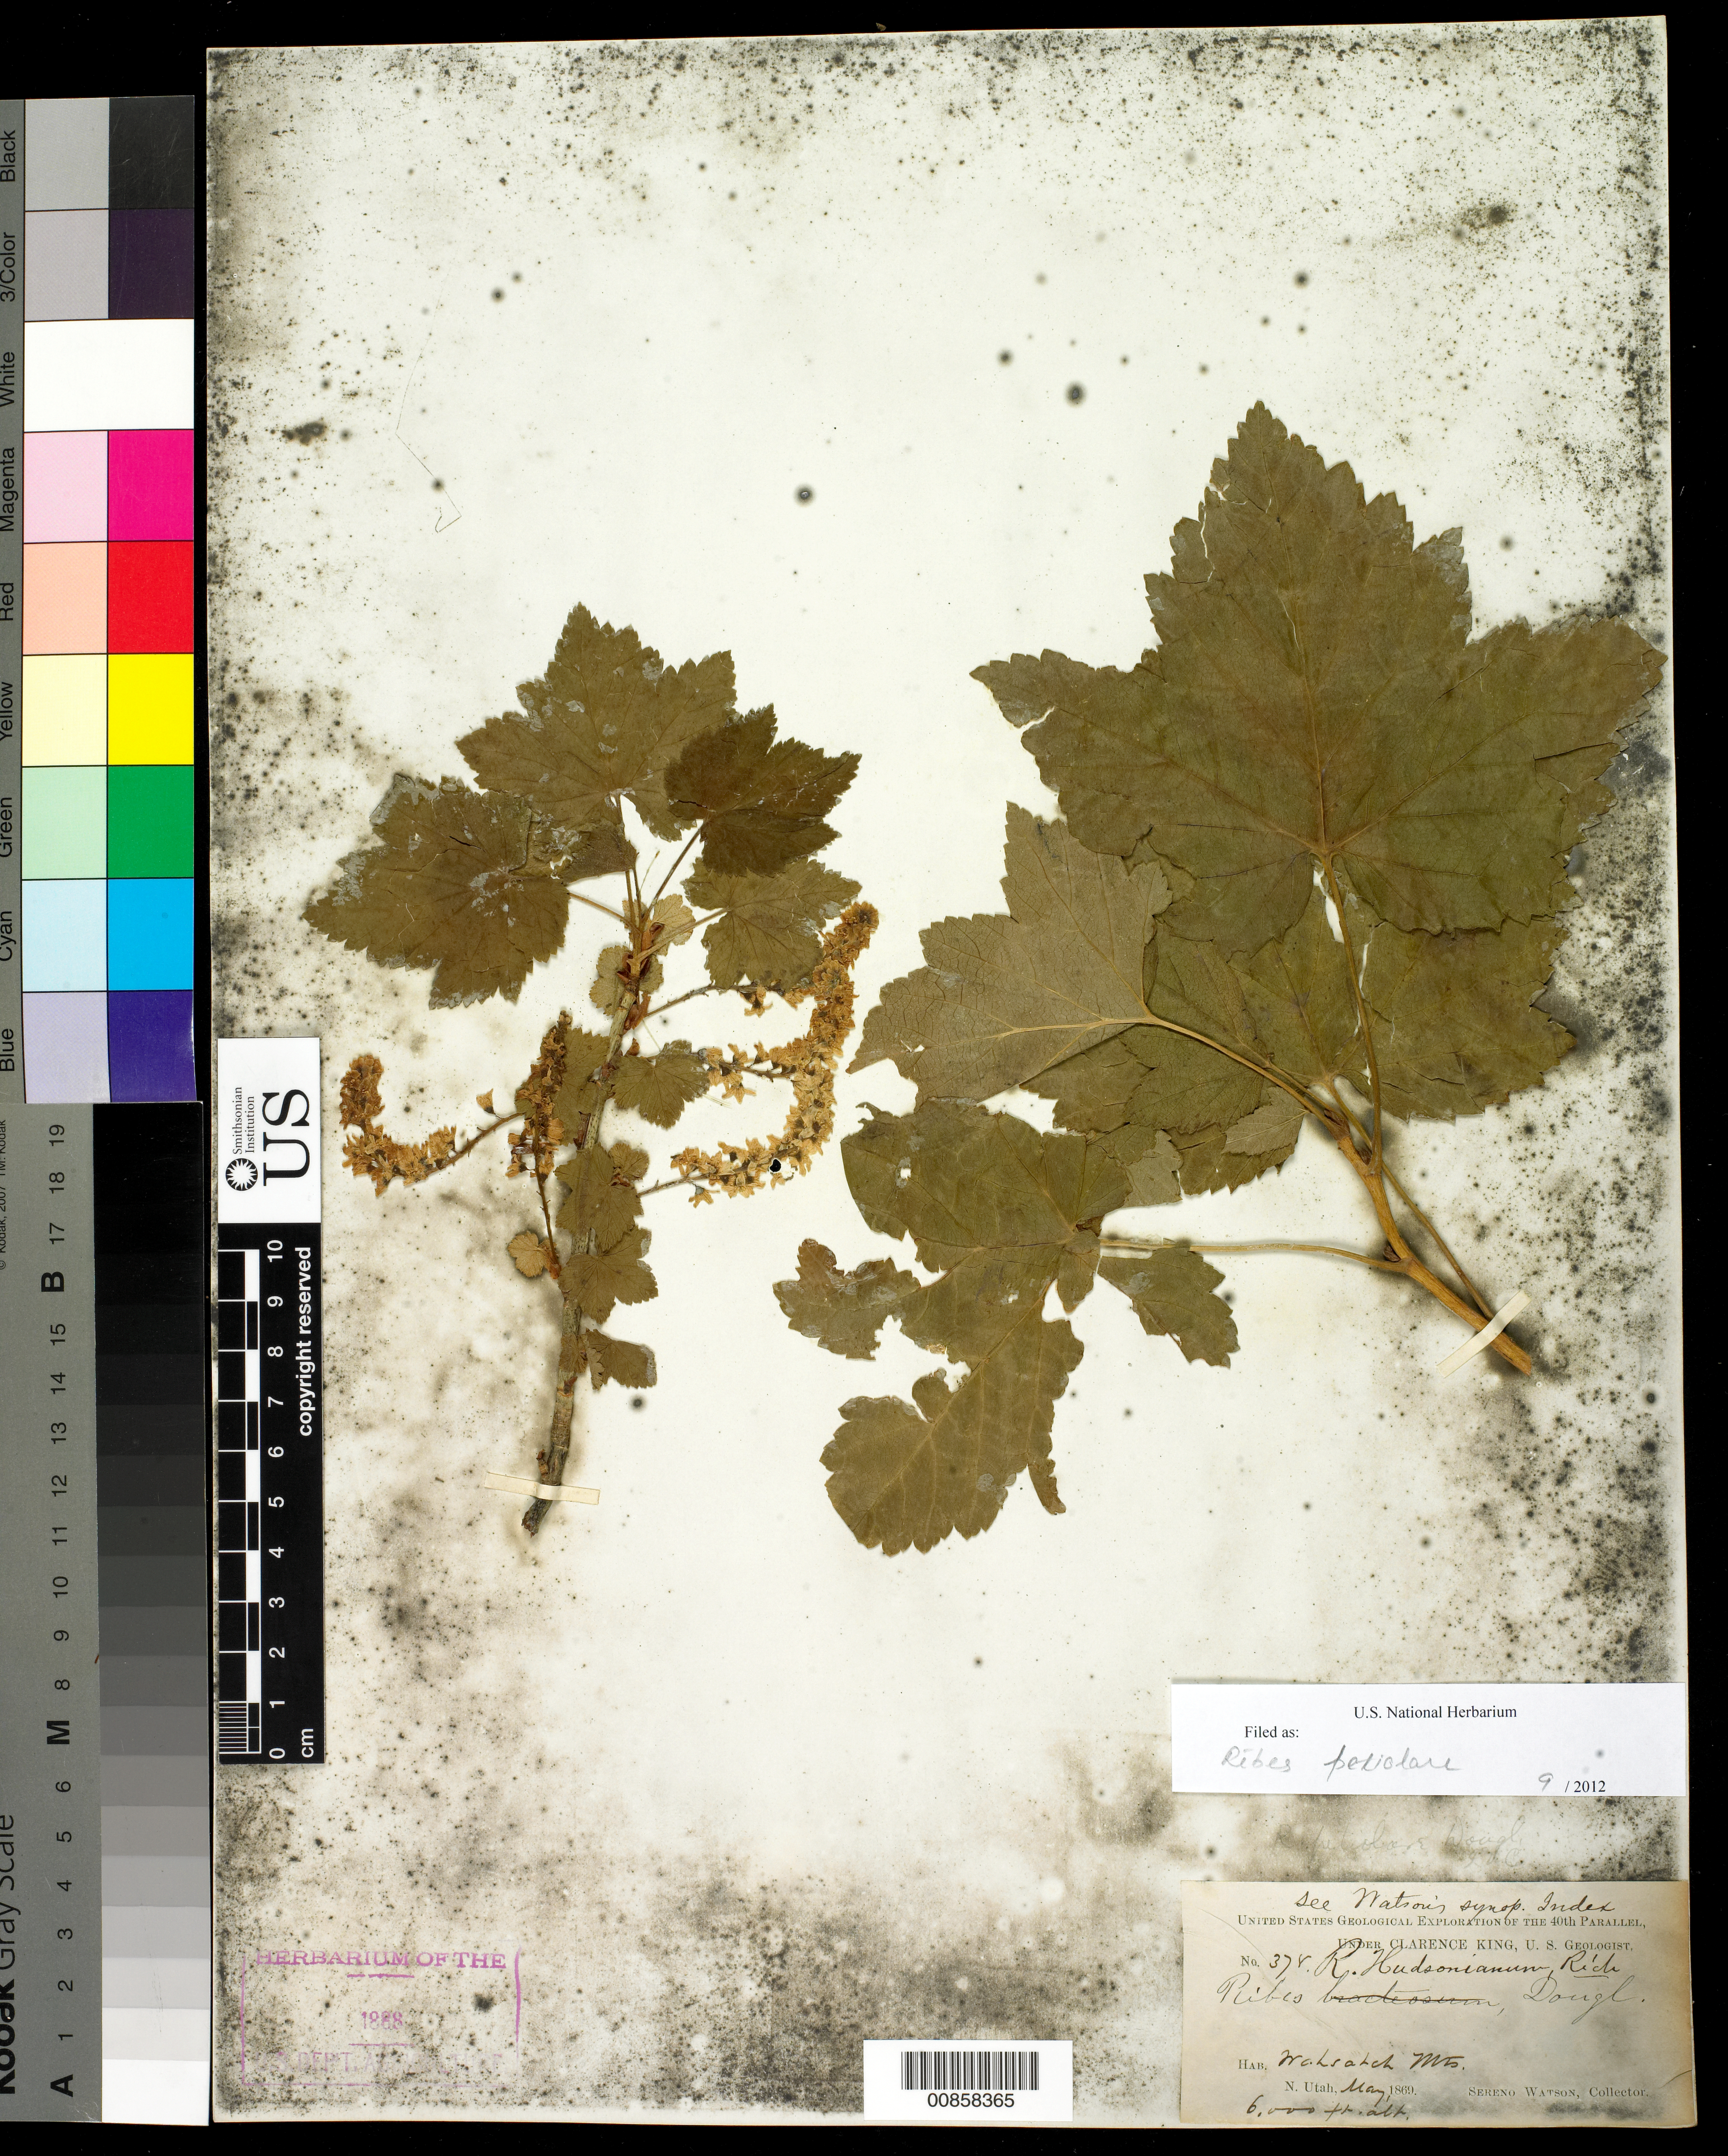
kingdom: Plantae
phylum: Tracheophyta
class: Magnoliopsida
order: Saxifragales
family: Grossulariaceae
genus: Ribes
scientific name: Ribes petiolare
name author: Douglas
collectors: S. Watson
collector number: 378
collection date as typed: May 1869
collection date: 1869-05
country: United States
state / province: Utah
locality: Wasatch Mts., N. Utah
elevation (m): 1829